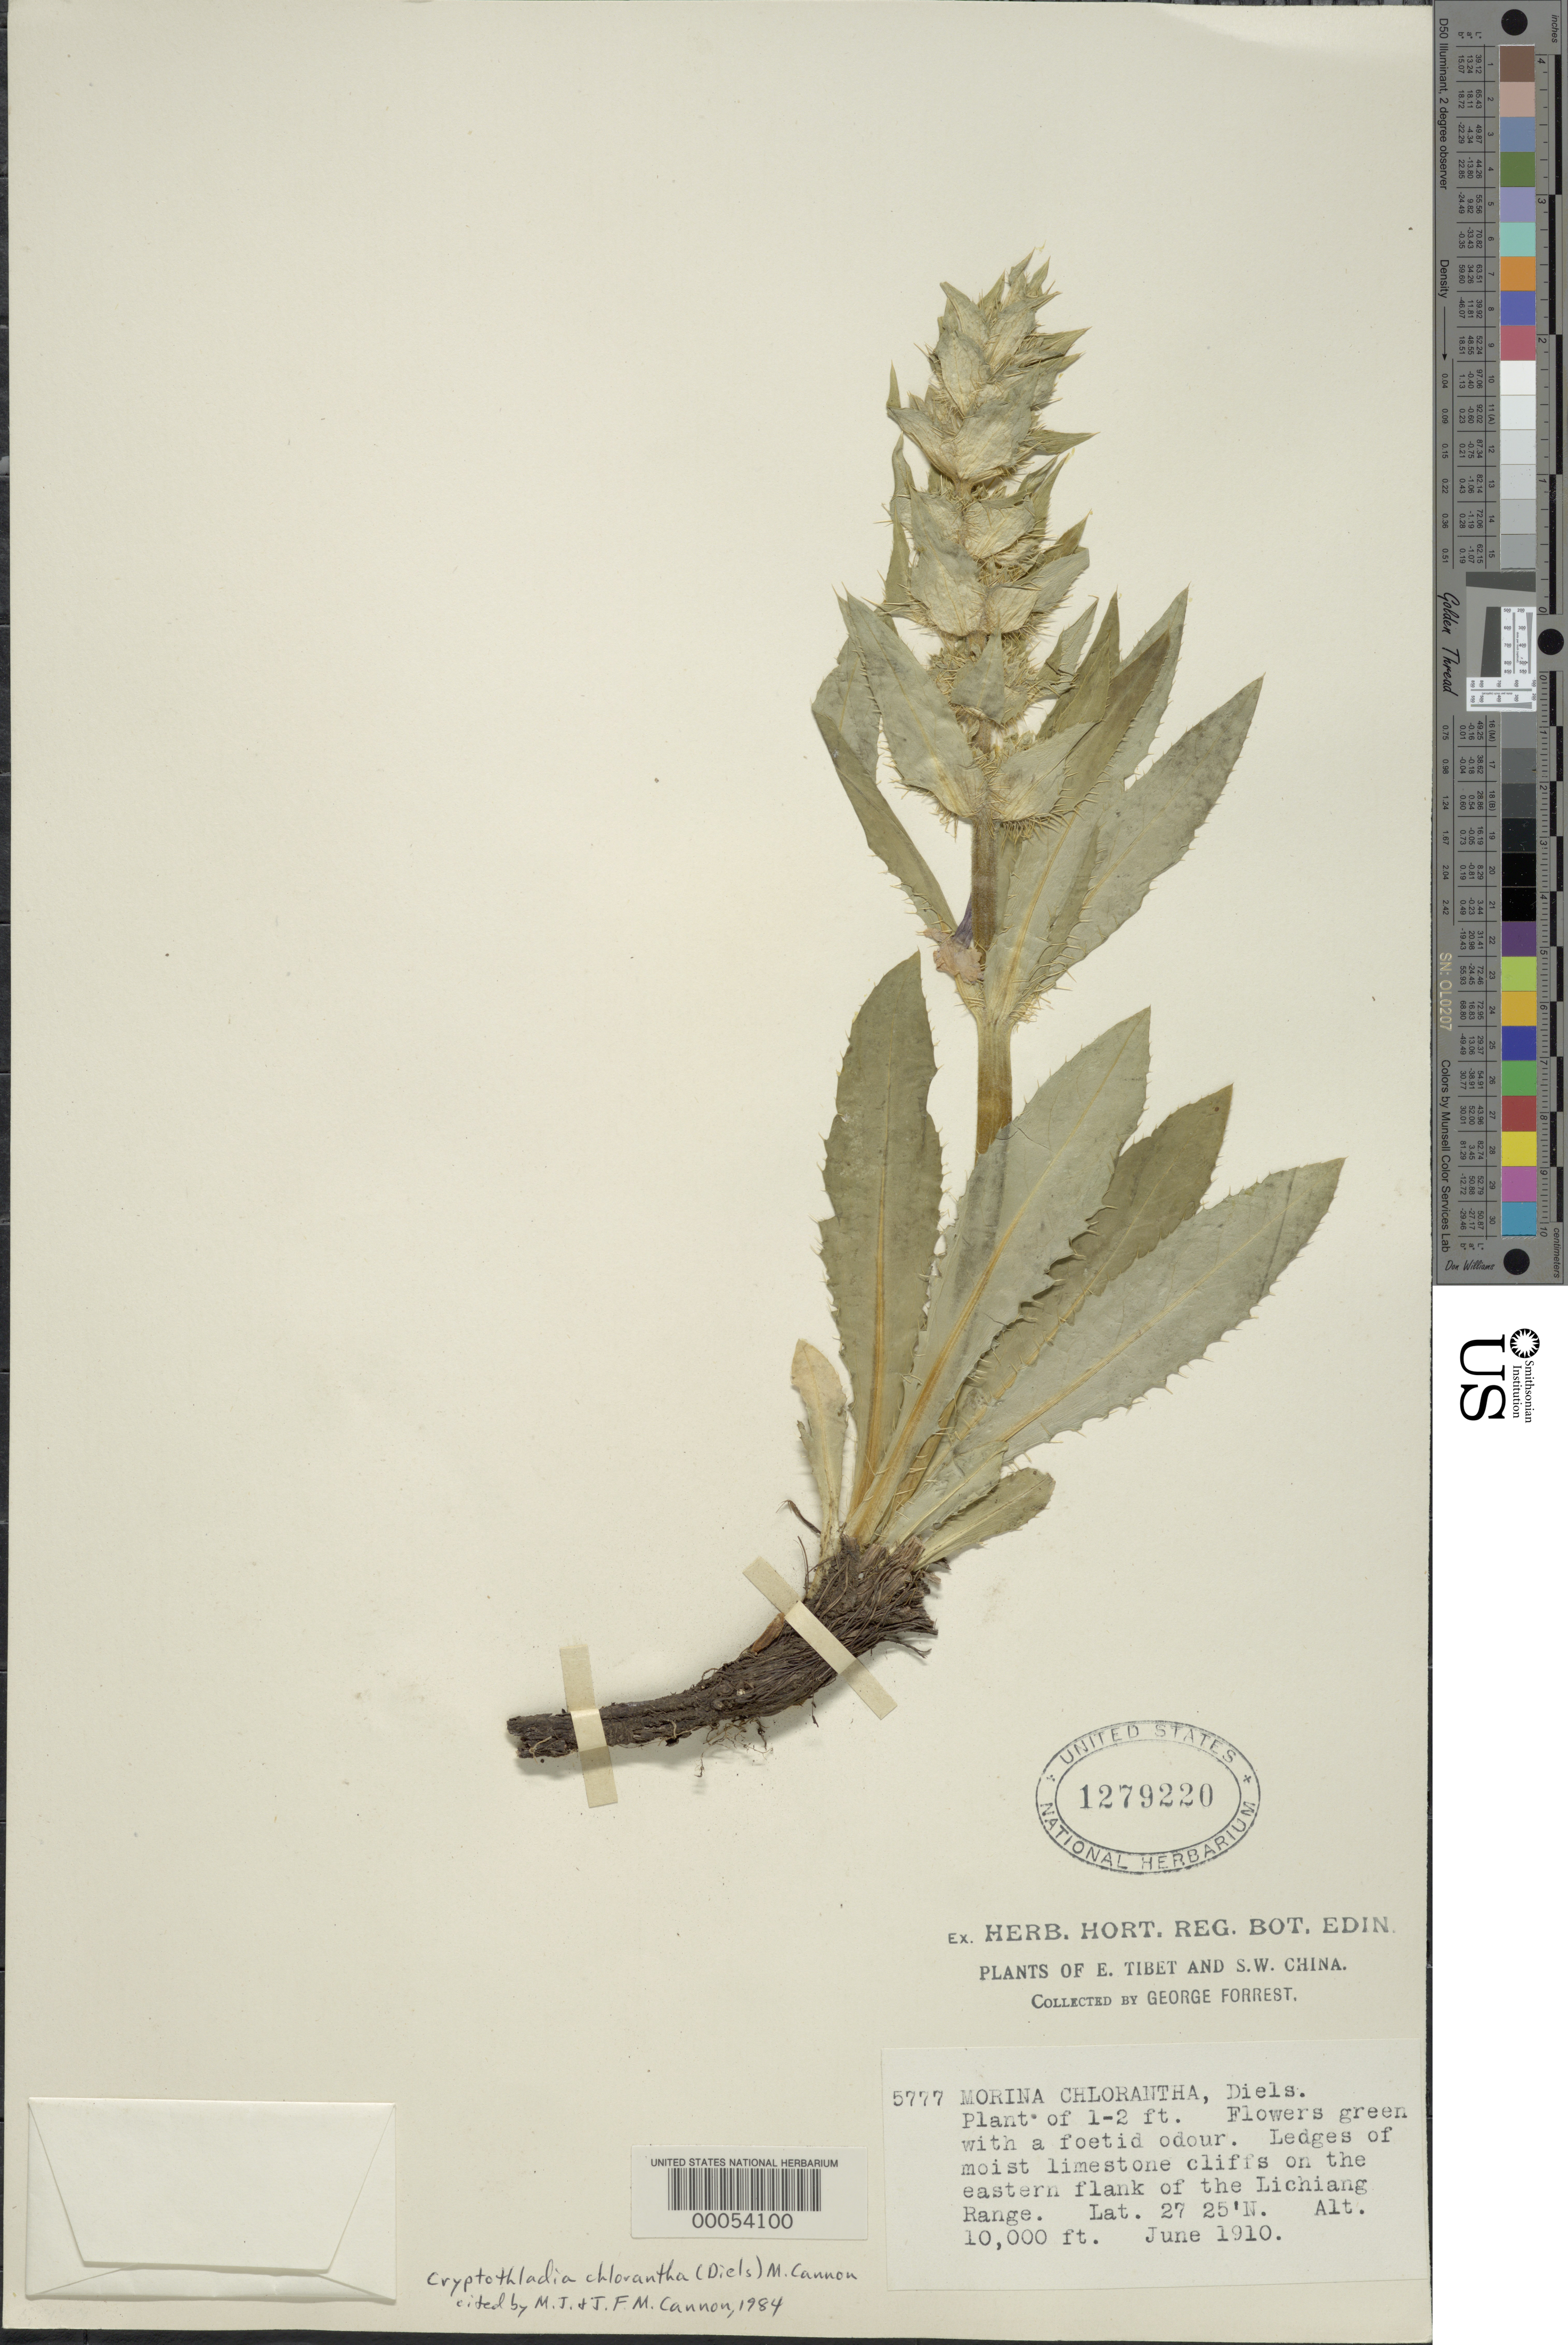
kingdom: Plantae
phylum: Tracheophyta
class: Magnoliopsida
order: Dipsacales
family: Caprifoliaceae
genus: Cryptothladia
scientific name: Cryptothladia chlorantha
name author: (Diels) M.J. Cannon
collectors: G. Forrest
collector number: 5777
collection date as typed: Jun 1910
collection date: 1910-06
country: China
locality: Eastern flanks of Lichiang Range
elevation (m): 3048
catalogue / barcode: US 1279220